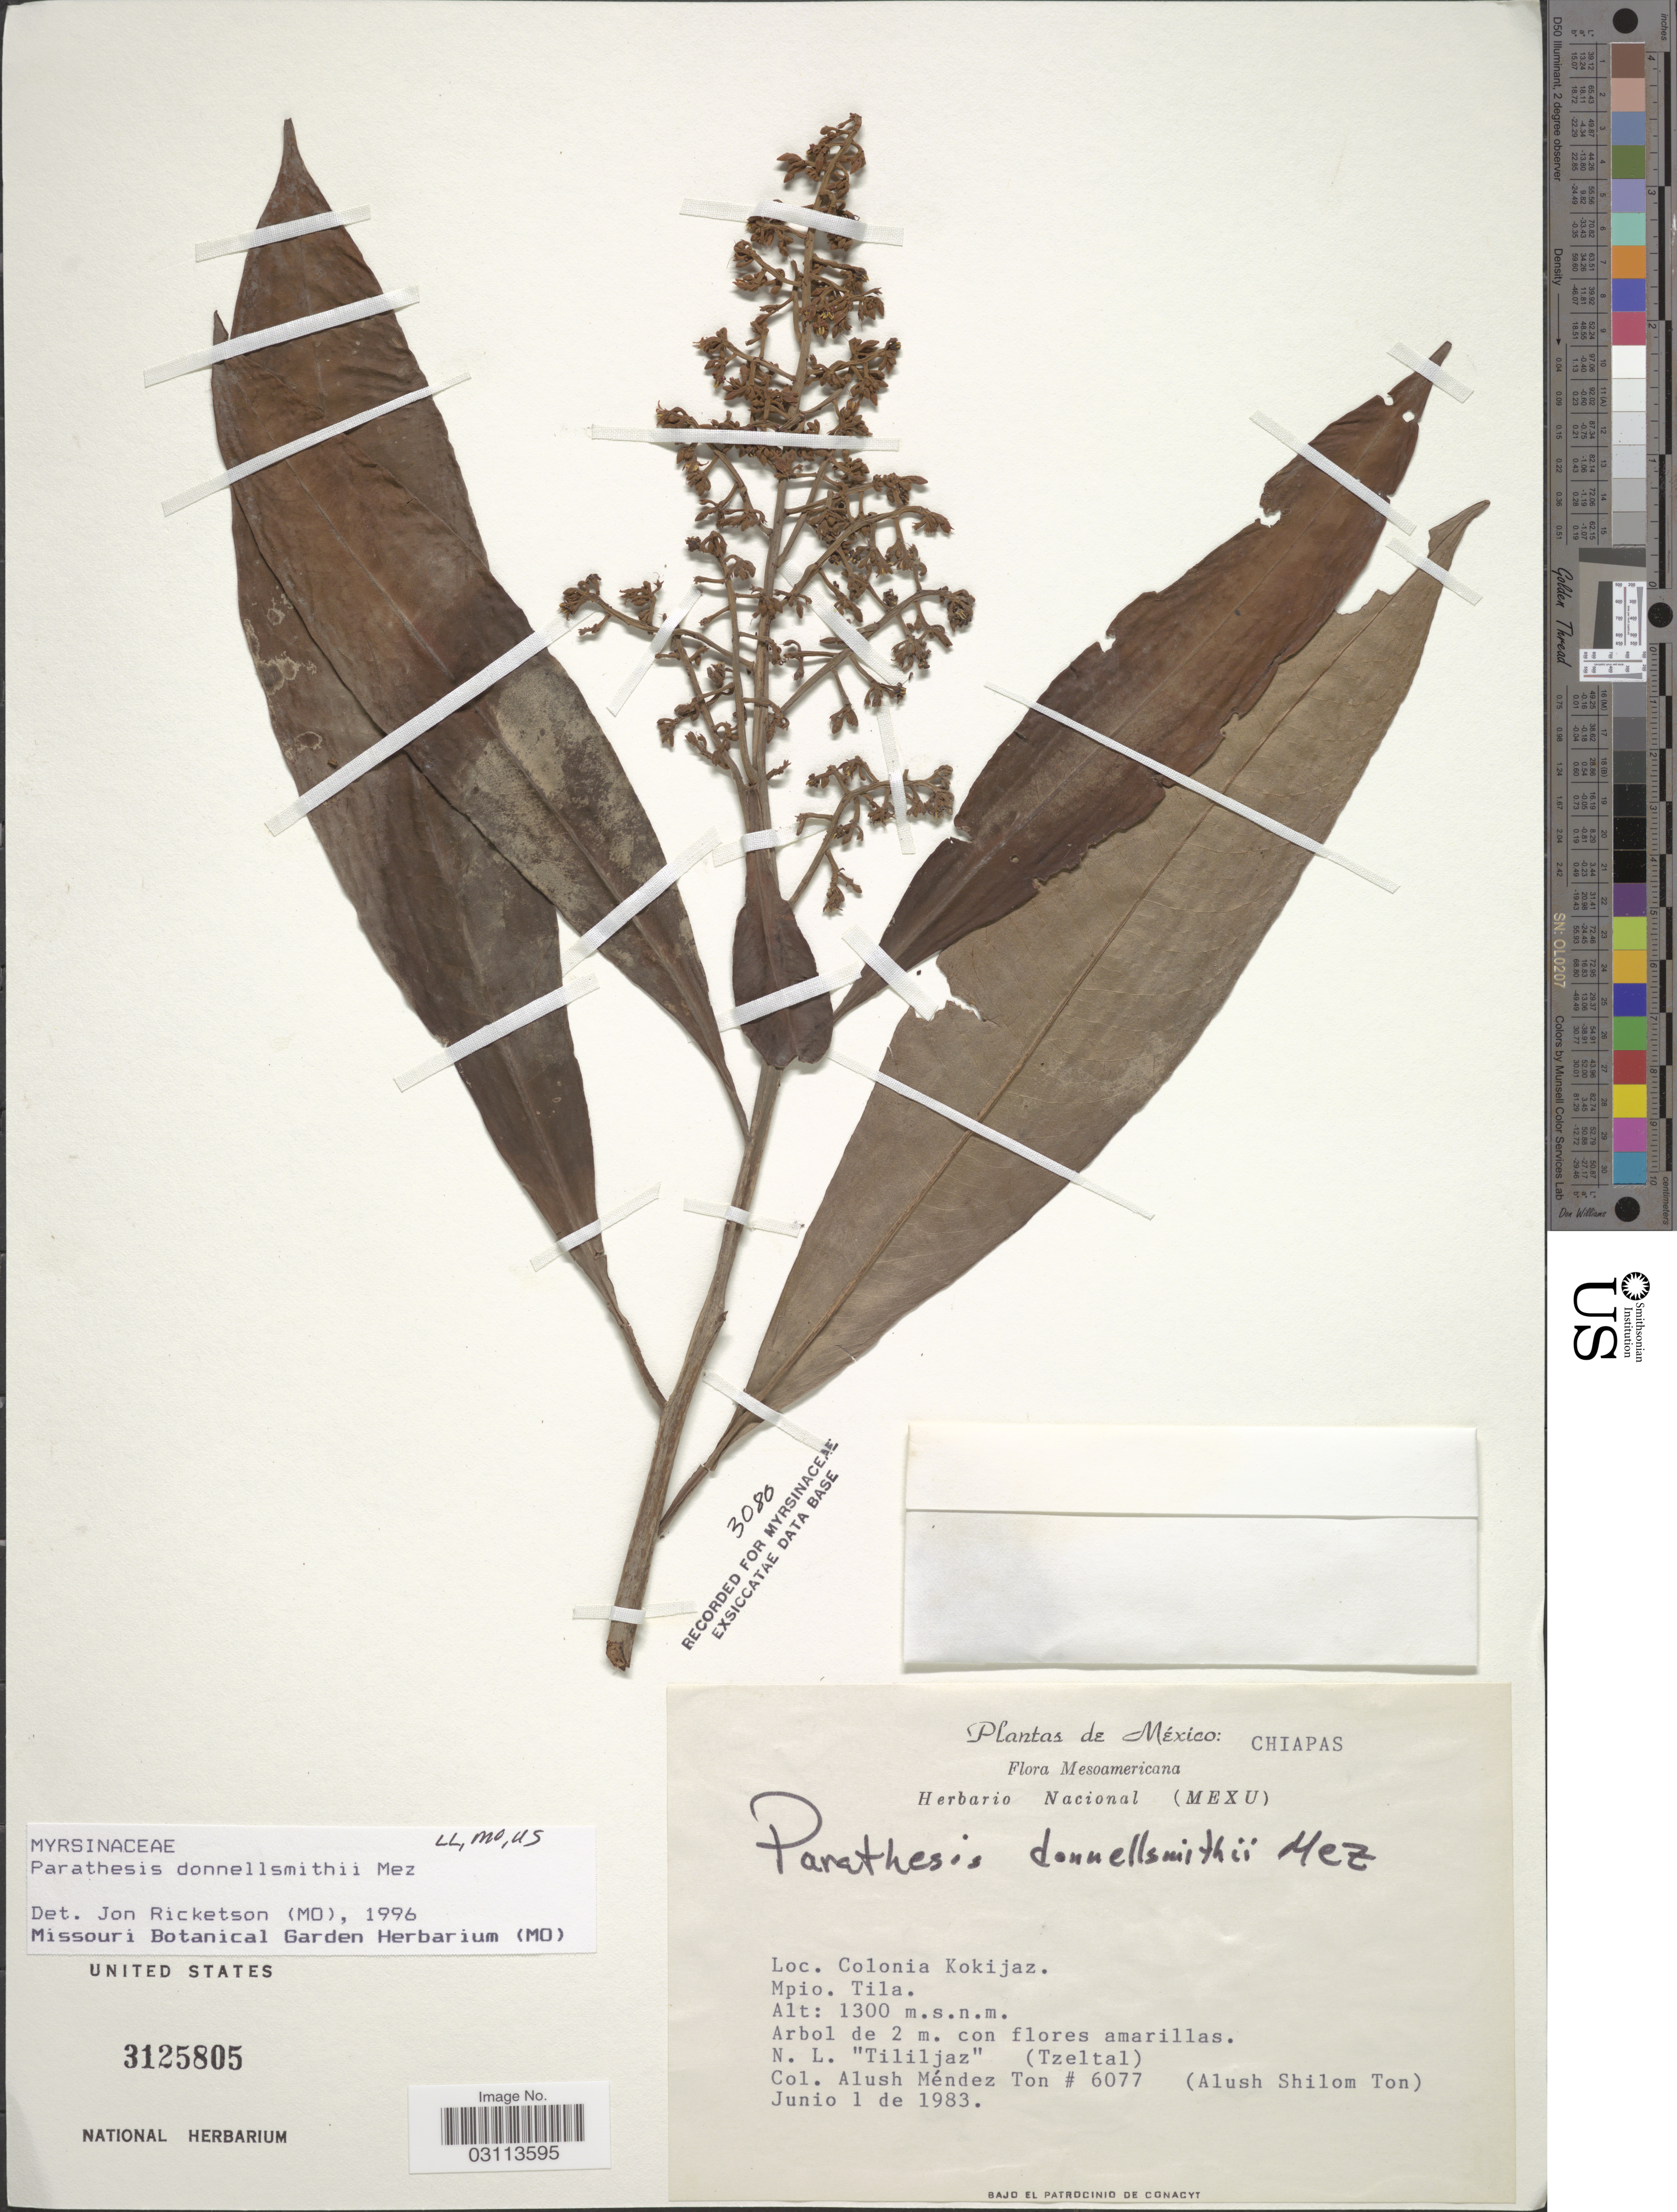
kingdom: Plantae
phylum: Tracheophyta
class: Magnoliopsida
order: Ericales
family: Primulaceae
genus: Parathesis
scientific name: Parathesis donnell-smithii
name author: Mez in Engl.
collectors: A. Méndez Ton & A. S. Ton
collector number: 6077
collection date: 1983-06-01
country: Mexico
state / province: Chiapas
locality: Colonia Kokijaz. Mpio. Tila.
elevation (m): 1300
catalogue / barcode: US 3125805